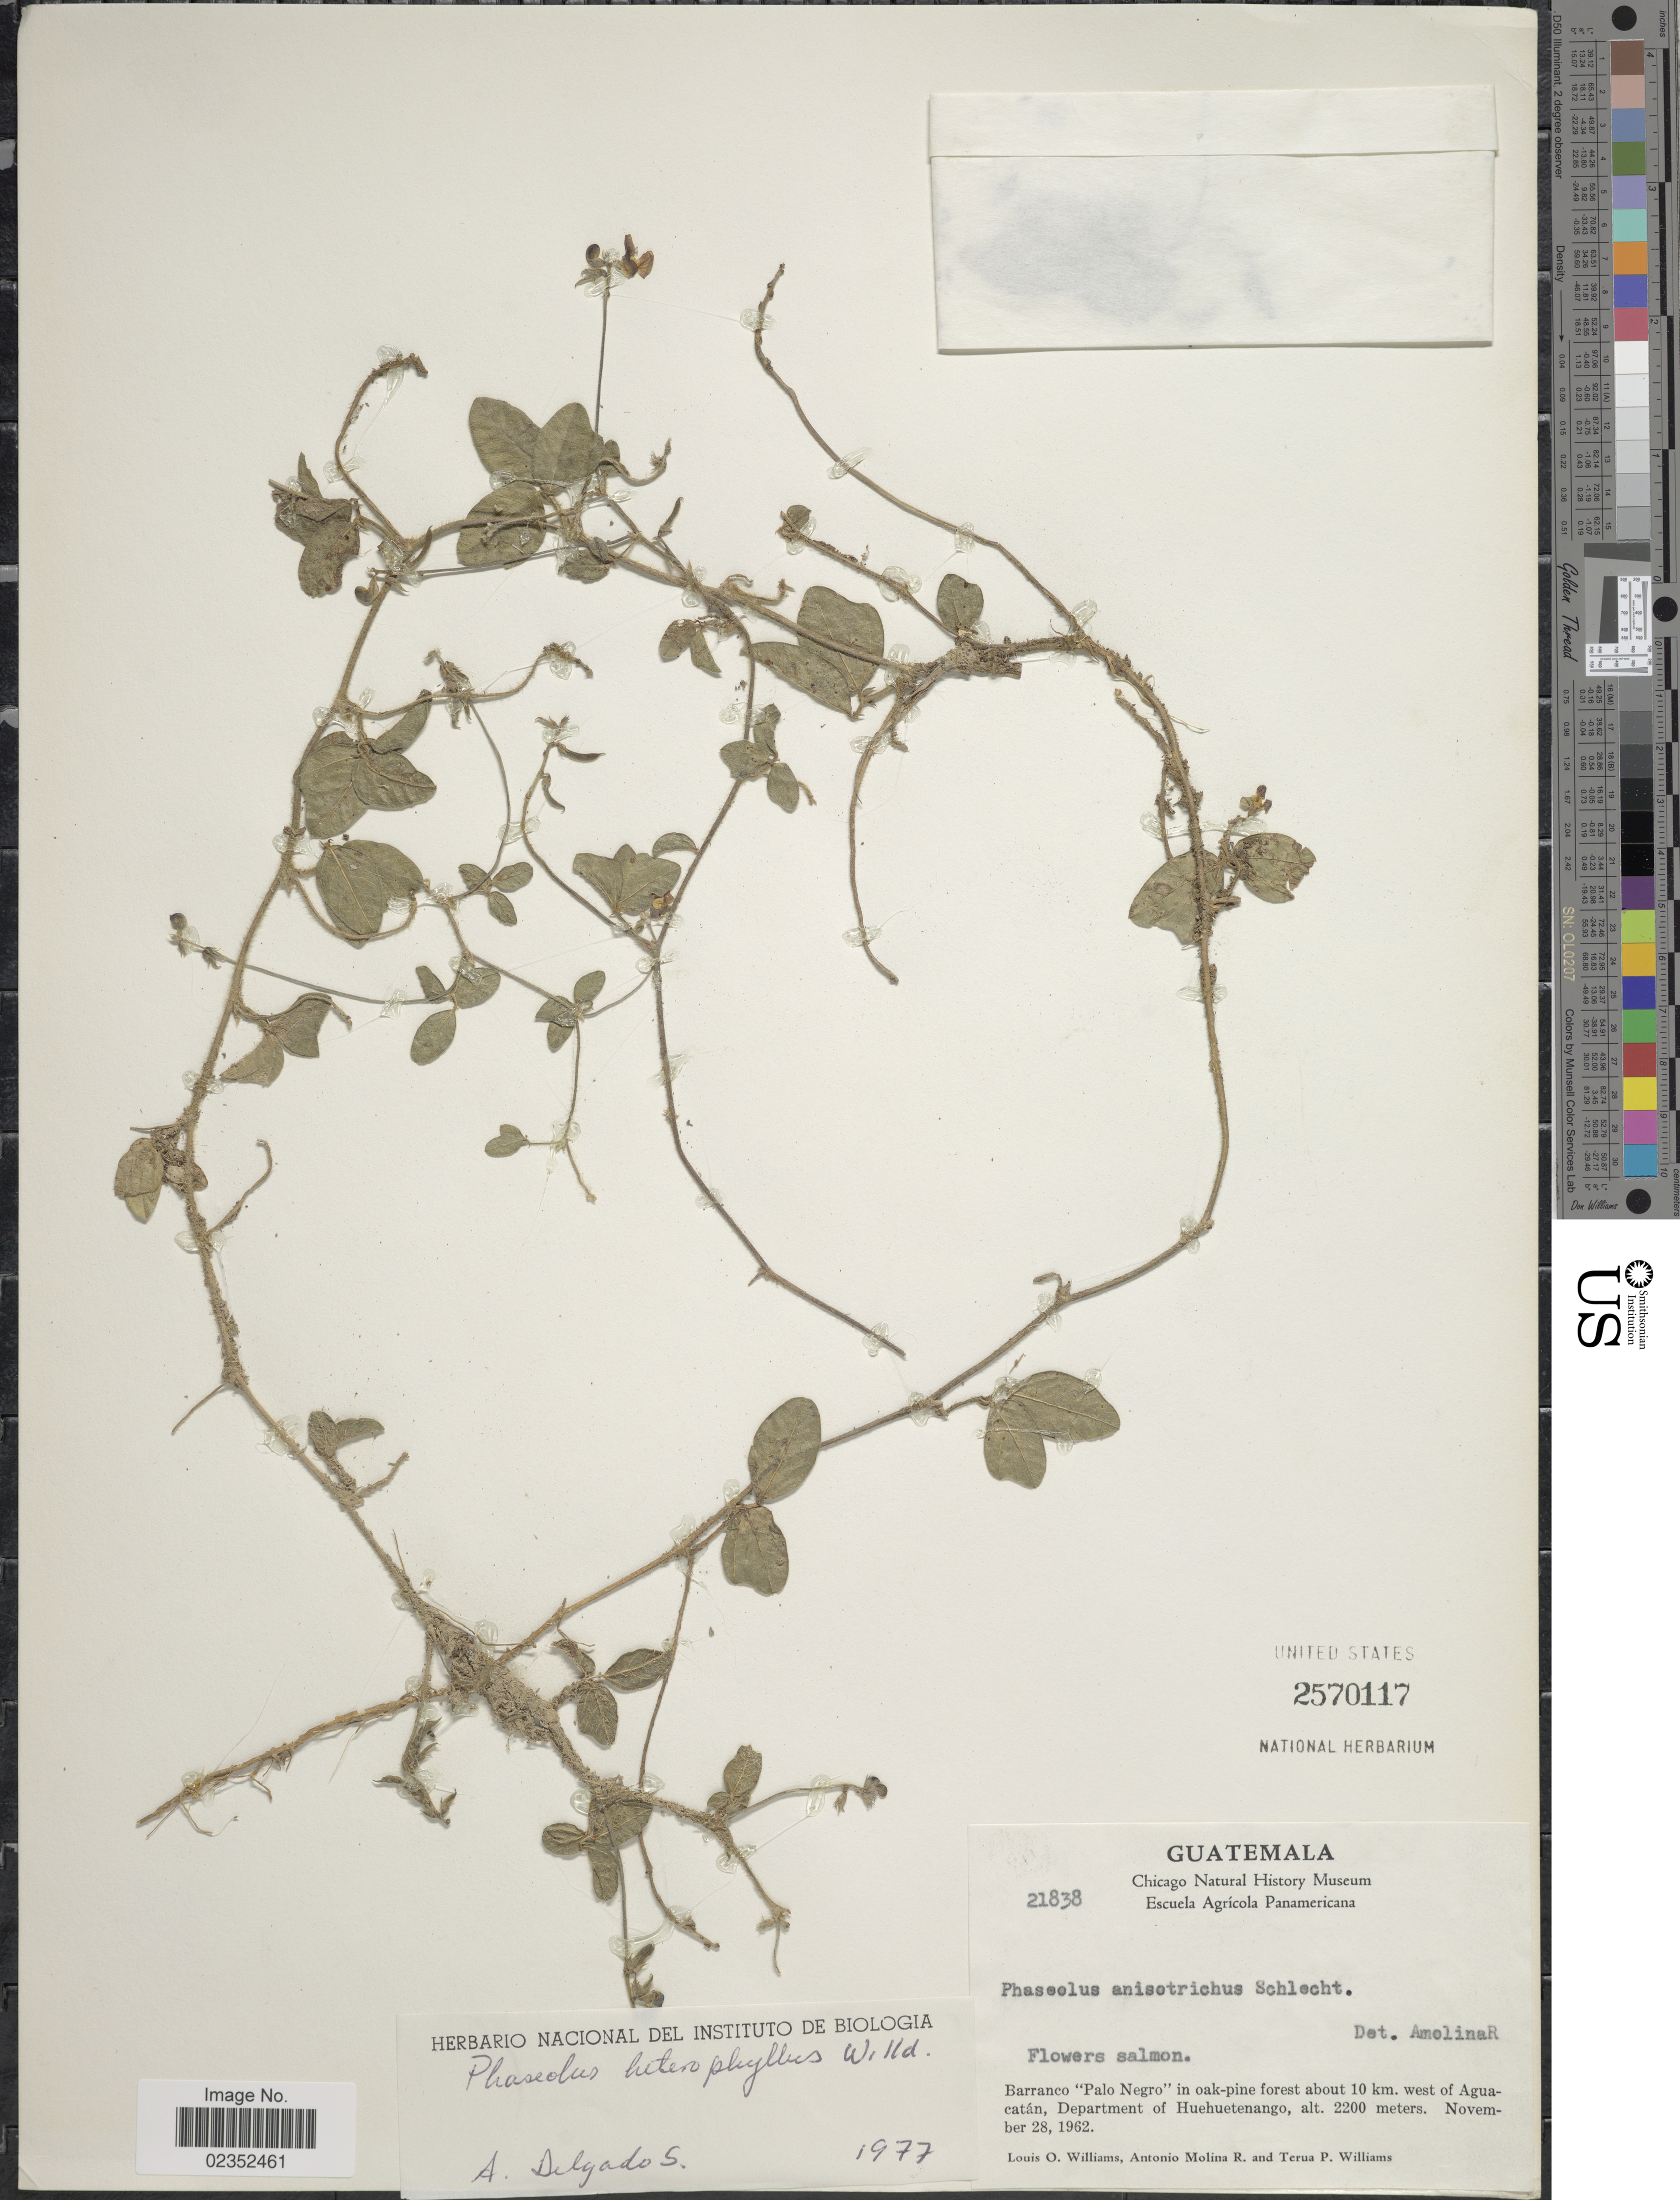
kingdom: Plantae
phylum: Tracheophyta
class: Magnoliopsida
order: Fabales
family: Fabaceae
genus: Macroptilium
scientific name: Macroptilium gibbosifolium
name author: (Ortega) A. Delgado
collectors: L. O. Williams, A. Molina R. & T. Williams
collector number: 21838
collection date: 1962-11-28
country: Guatemala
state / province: Huehuetenango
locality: Barranco "Palo Negro"in oak-pine forest about 10 km. west of Aguacatan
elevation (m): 2200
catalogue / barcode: US 2570117